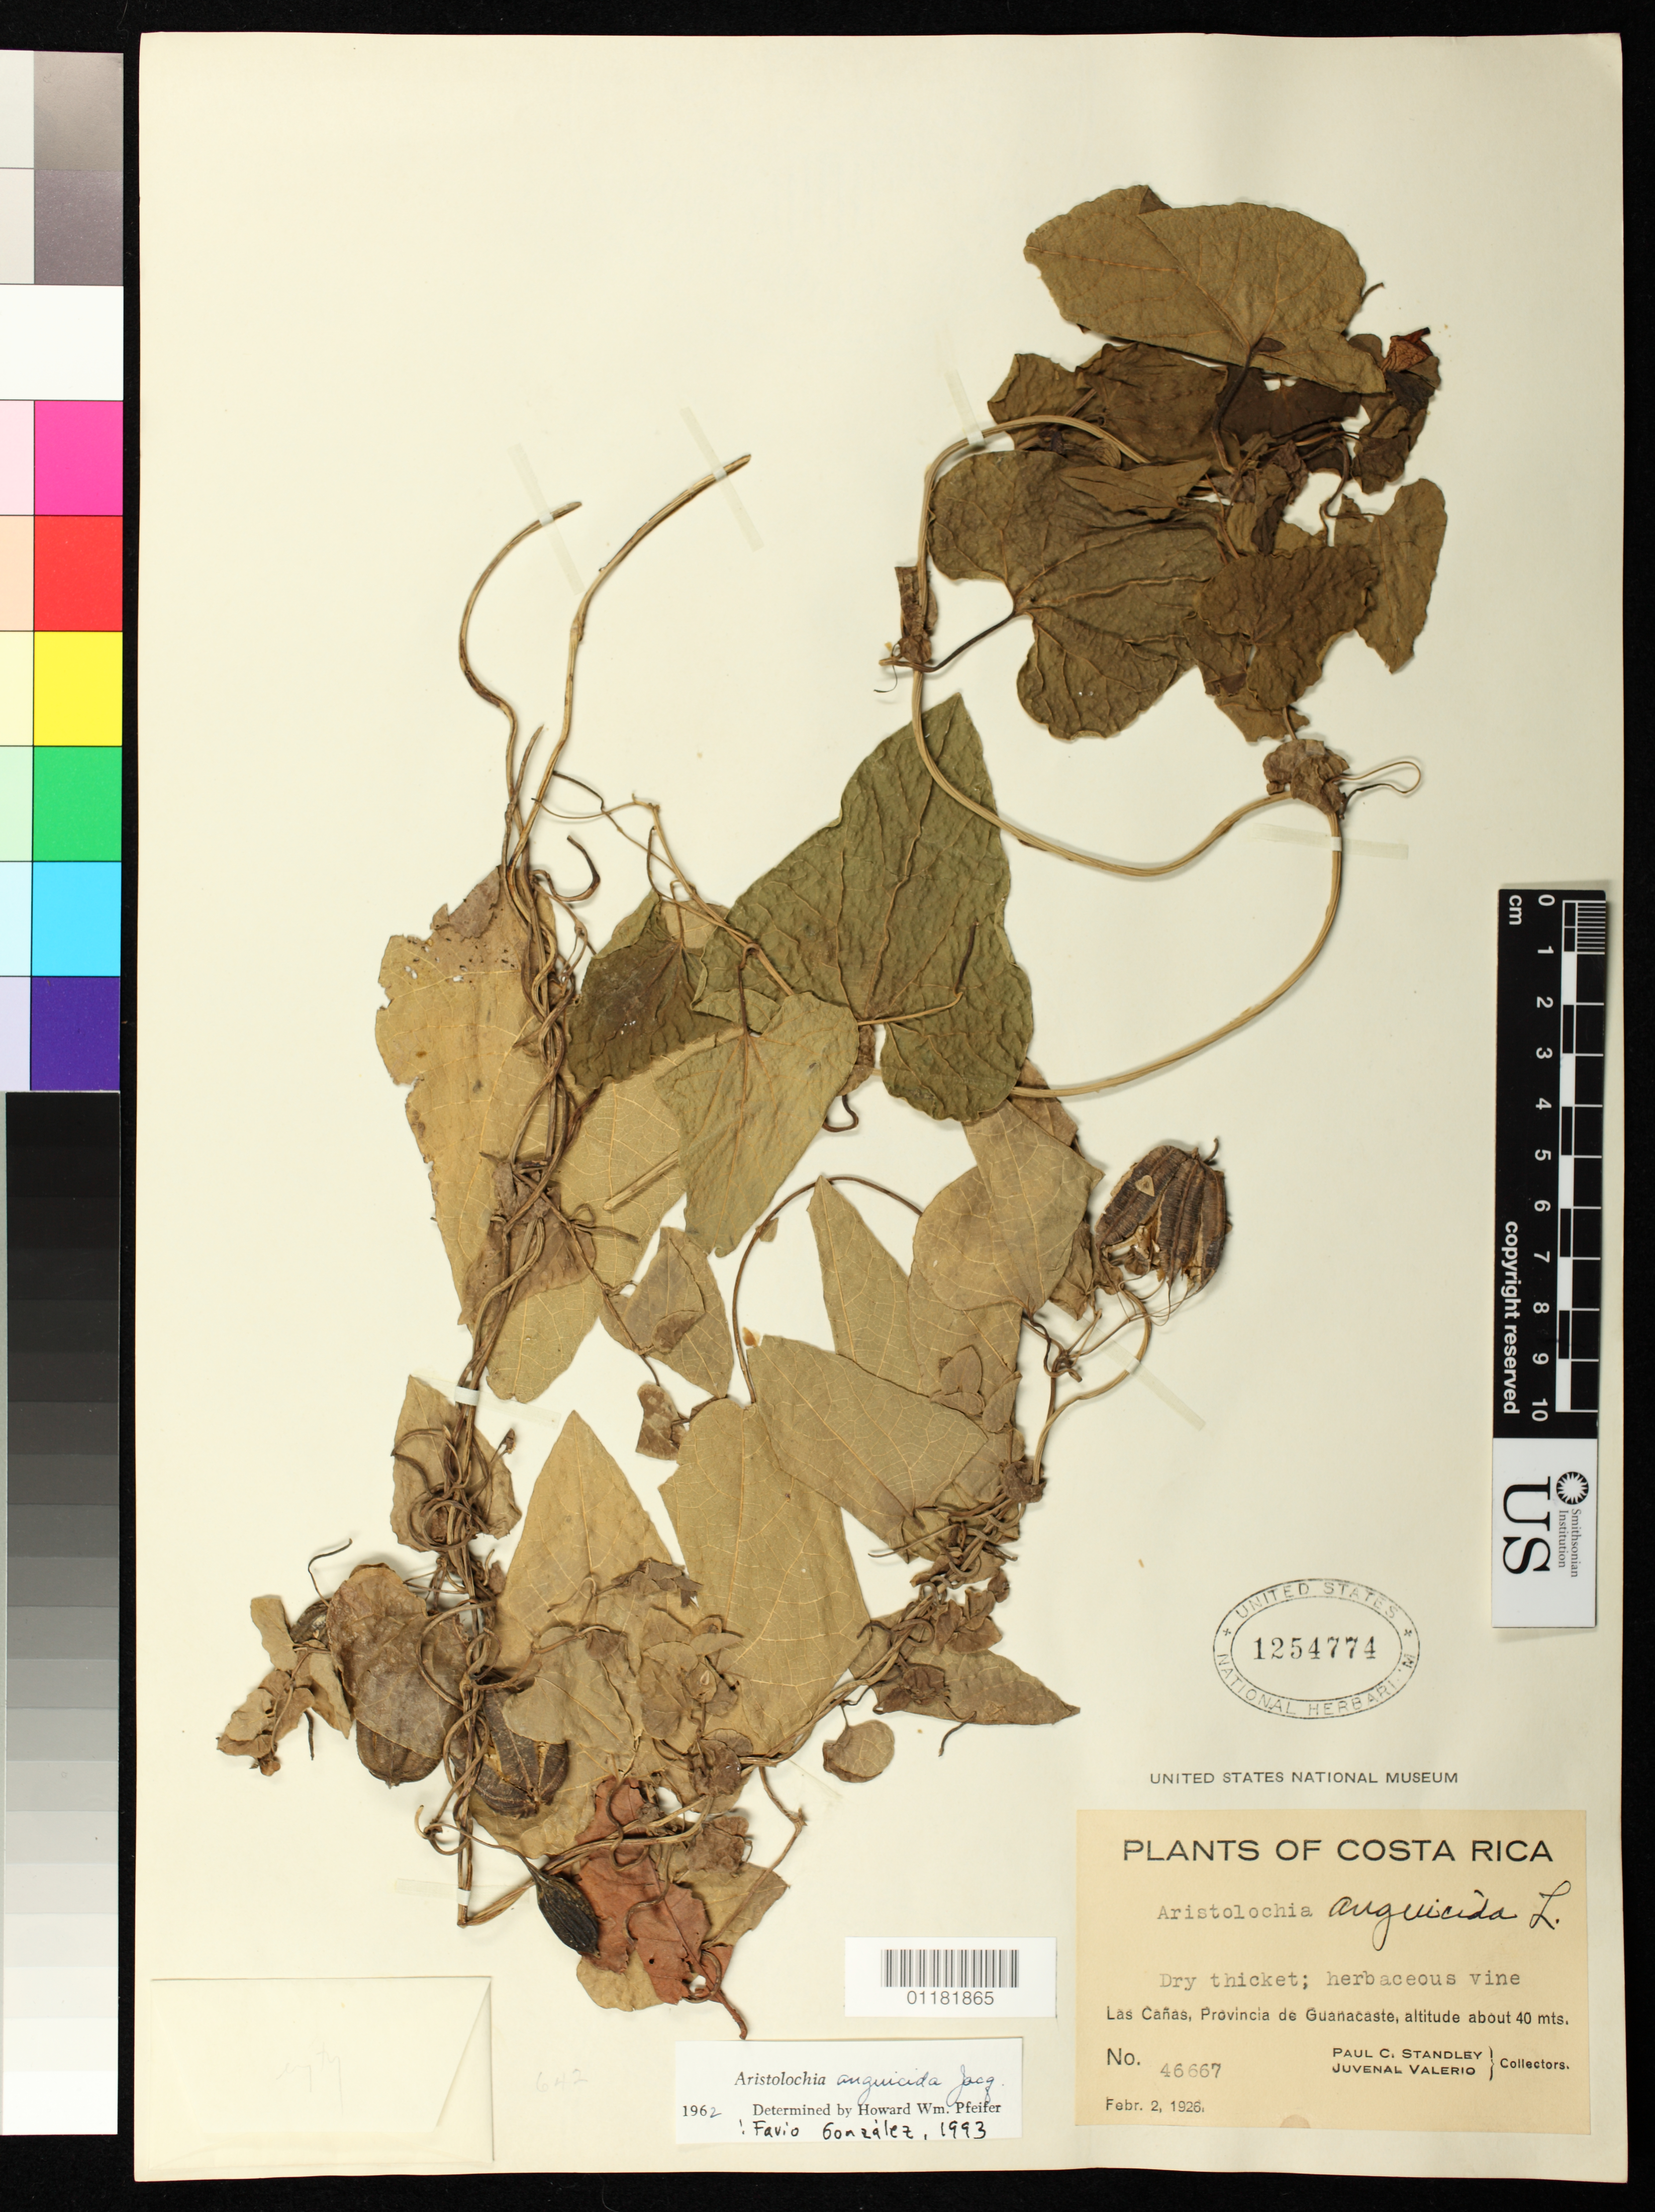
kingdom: Plantae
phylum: Tracheophyta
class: Magnoliopsida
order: Piperales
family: Aristolochiaceae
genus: Aristolochia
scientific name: Aristolochia anguicida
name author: Jacq.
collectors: P. C. Standley & J. Valerio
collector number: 46667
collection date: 1926-02-02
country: Costa Rica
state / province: Guanacaste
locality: Las Canas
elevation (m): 40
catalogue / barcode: US 1254774